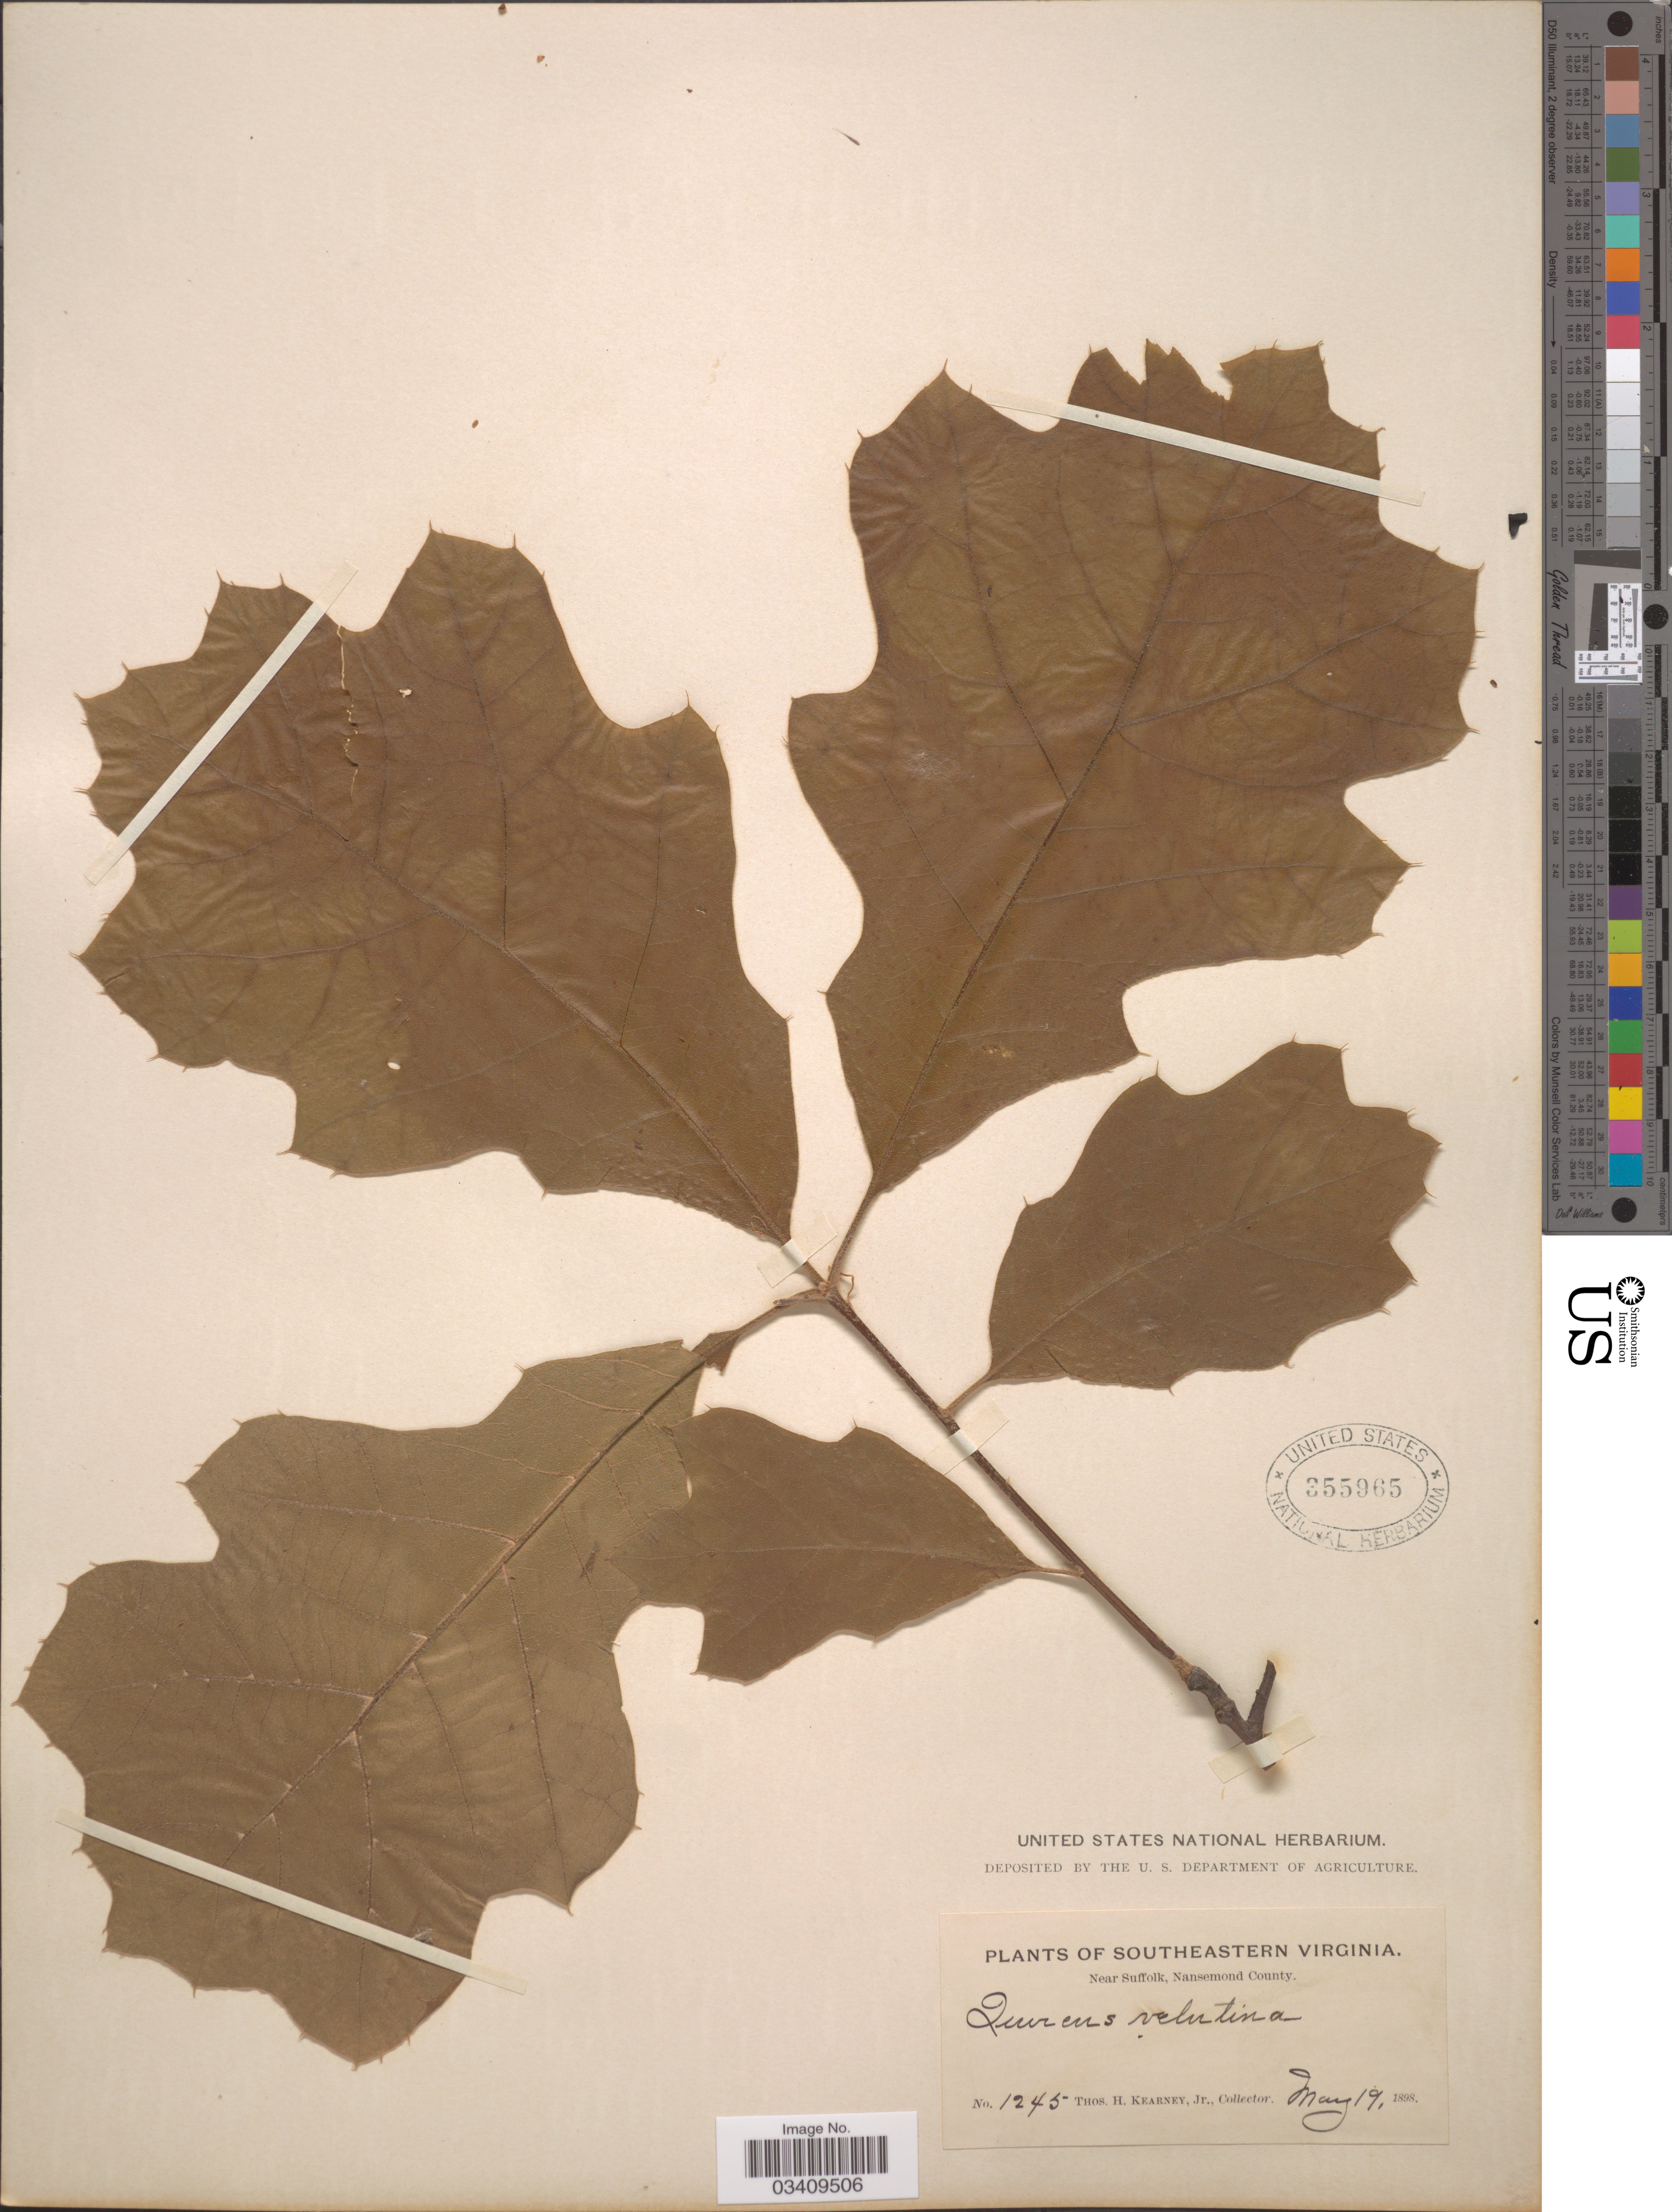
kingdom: Plantae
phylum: Tracheophyta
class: Magnoliopsida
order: Fagales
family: Fagaceae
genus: Quercus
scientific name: Quercus velutina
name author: Lam.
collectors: T. H. Kearney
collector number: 1245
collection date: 1898-05-19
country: United States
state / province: Virginia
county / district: City of Suffolk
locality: Southeastern Virginia. Near Suffolk, Nansemond County.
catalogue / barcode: US 355965